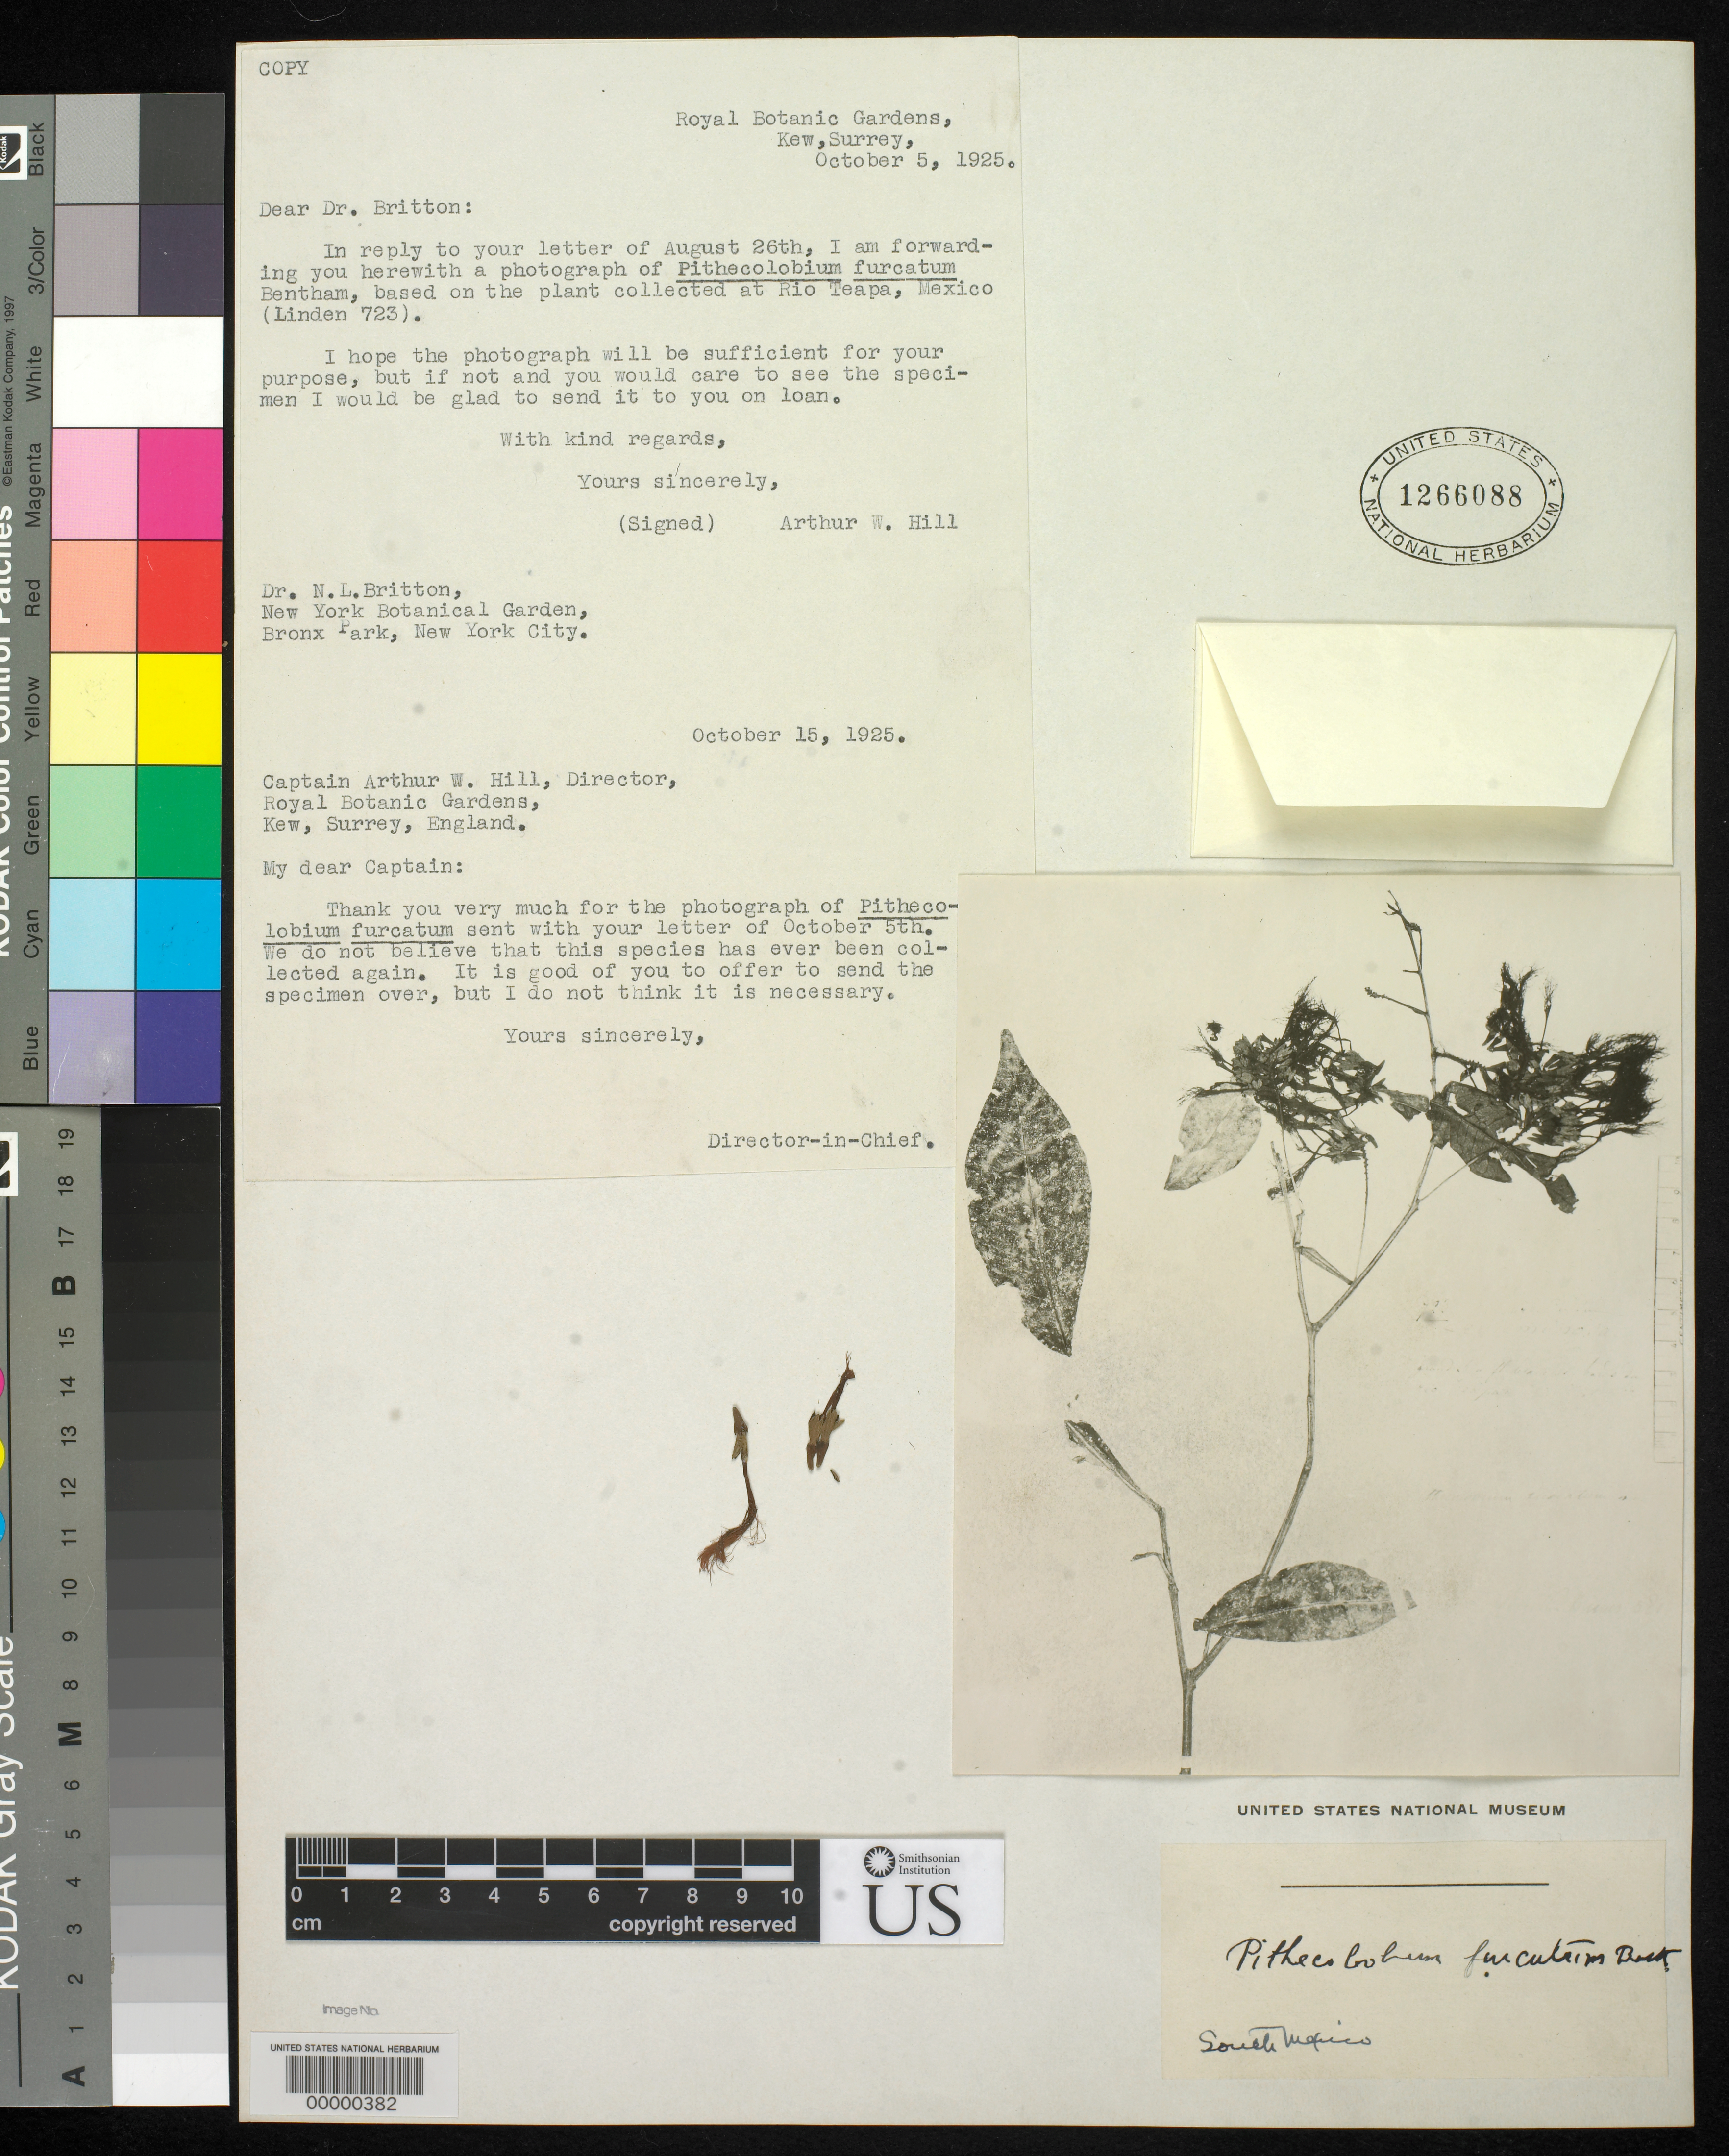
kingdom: Plantae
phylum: Tracheophyta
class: Magnoliopsida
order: Fabales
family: Fabaceae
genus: Pithecellobium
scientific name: Pithecellobium furcatum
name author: Benth.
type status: Type Fragment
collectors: J. Linden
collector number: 723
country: Mexico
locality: E of Monserrat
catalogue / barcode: US 1266088